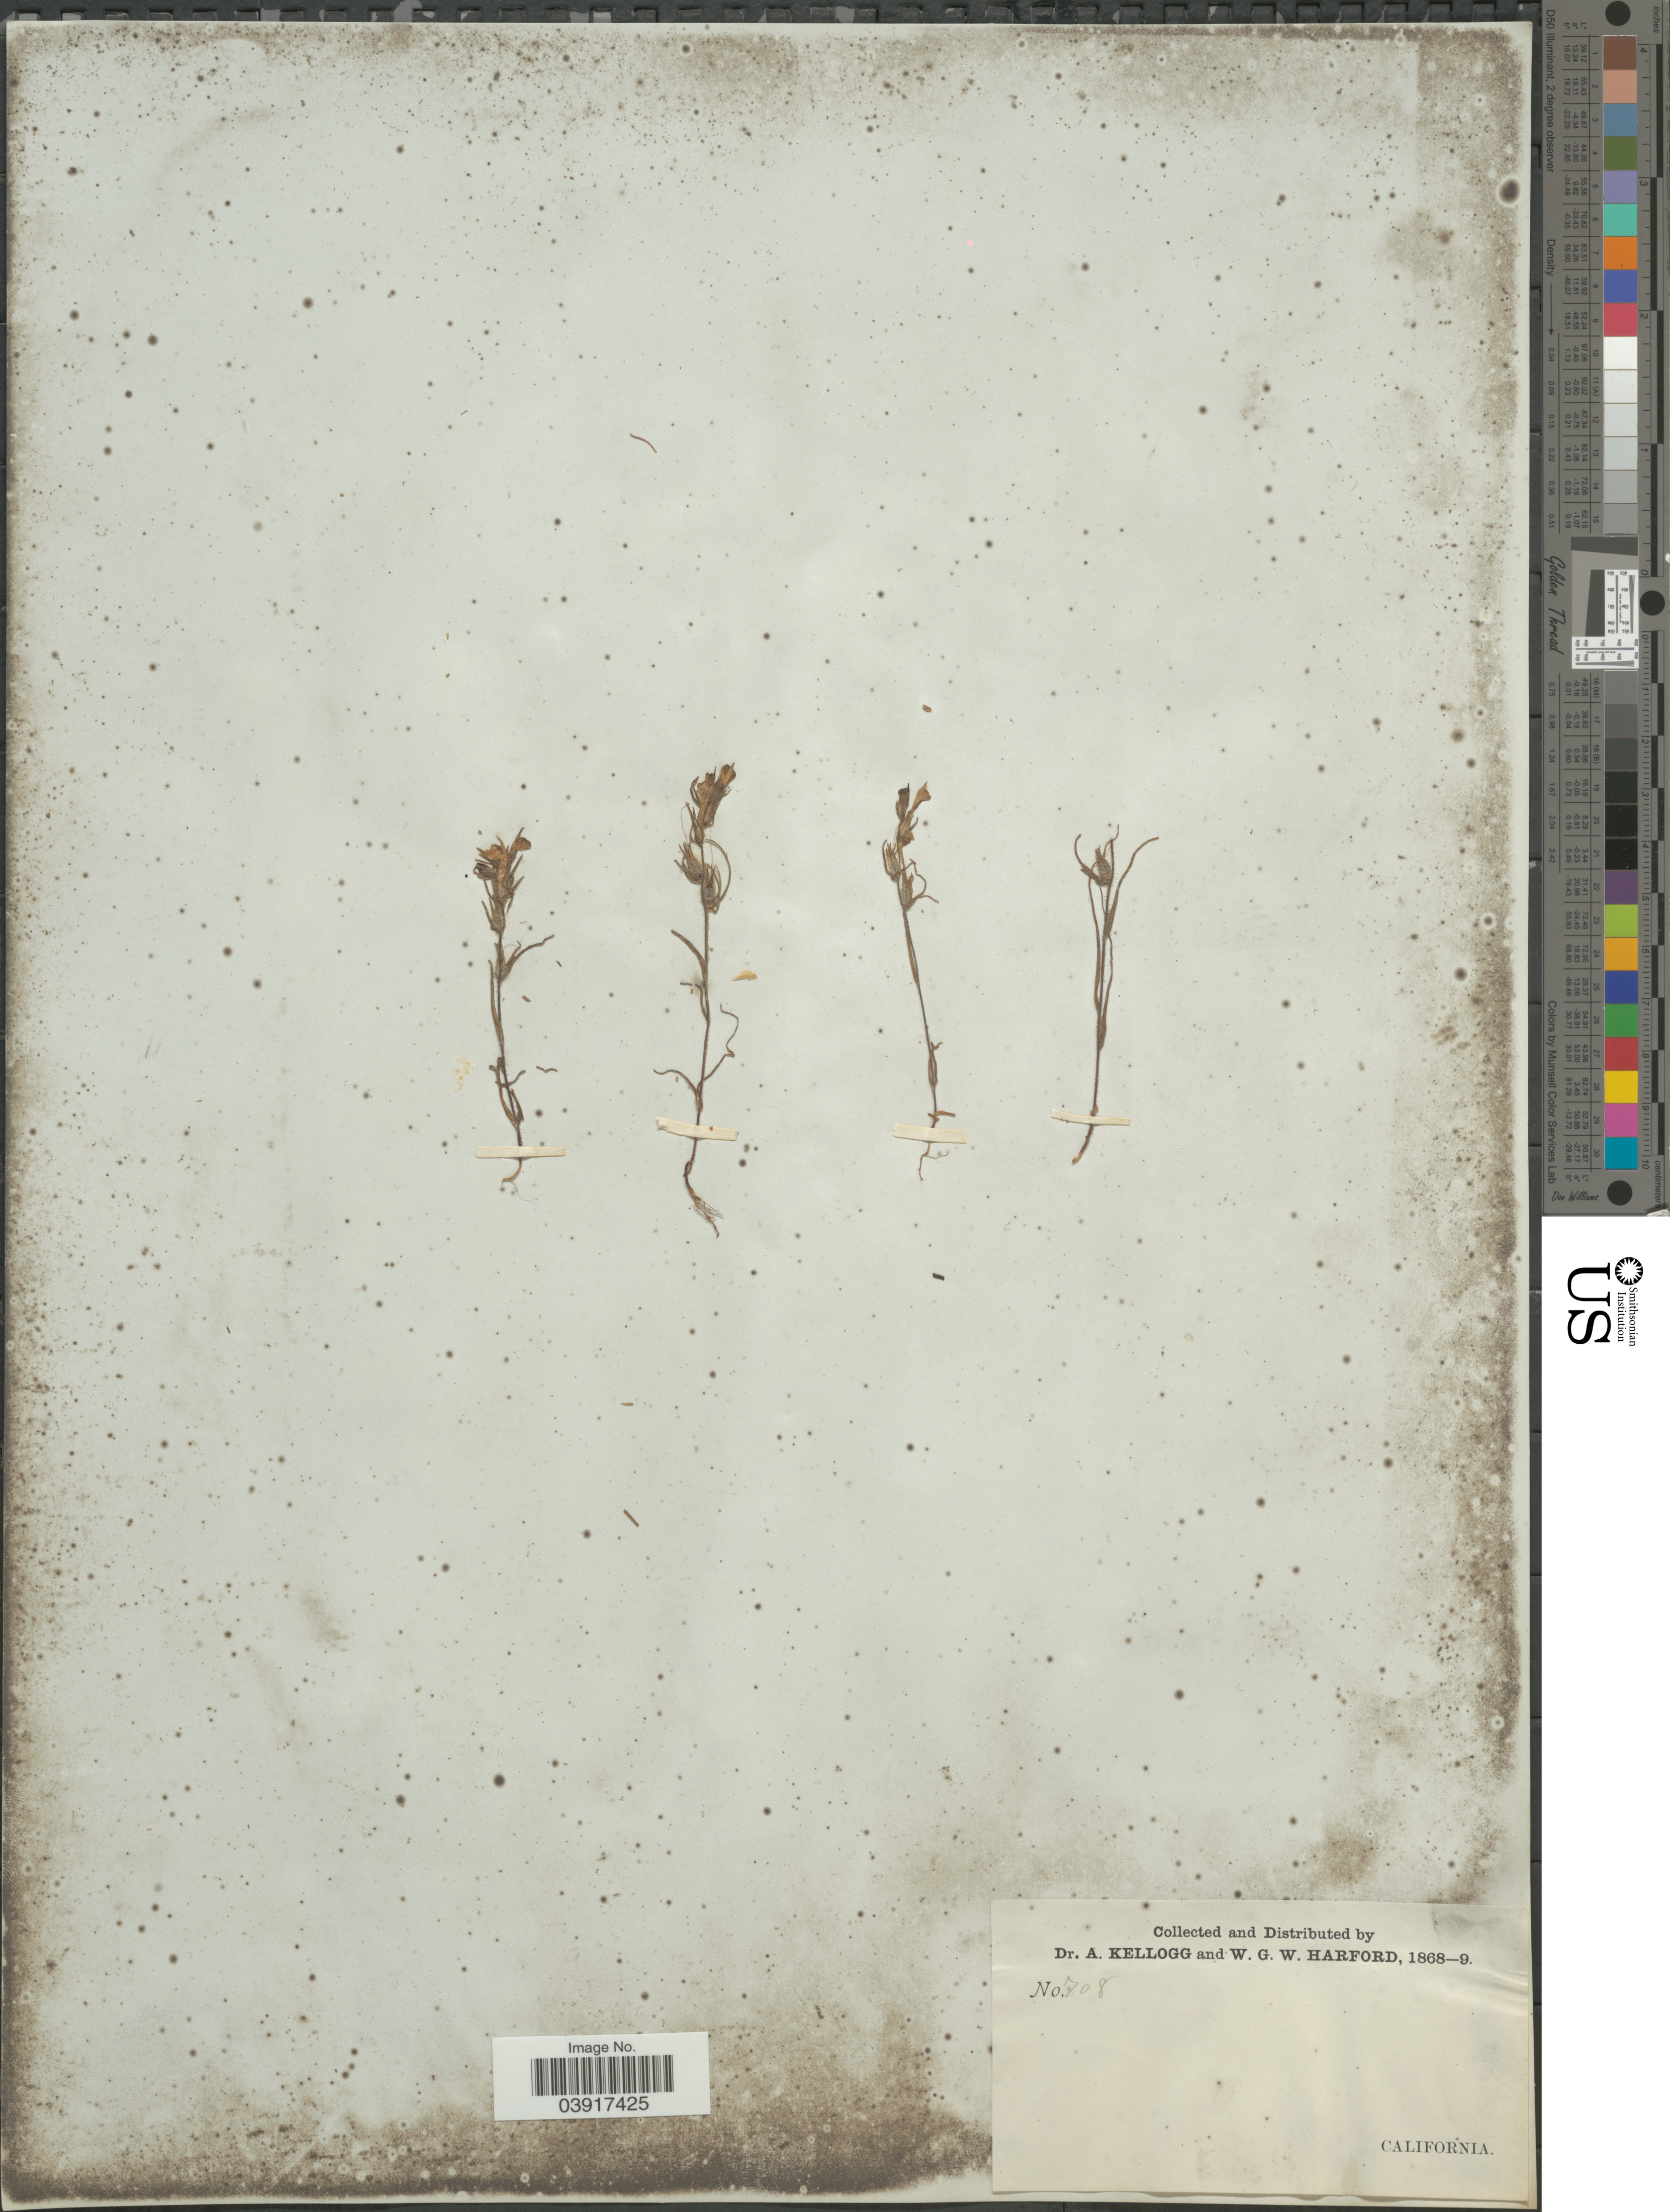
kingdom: Plantae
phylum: Tracheophyta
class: Magnoliopsida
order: Lamiales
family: Orobanchaceae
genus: Orthocarpus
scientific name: Orthocarpus hispidus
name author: Benth.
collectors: A. Kellogg & W. G. W. Harford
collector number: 708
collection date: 1868/1869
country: United States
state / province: California